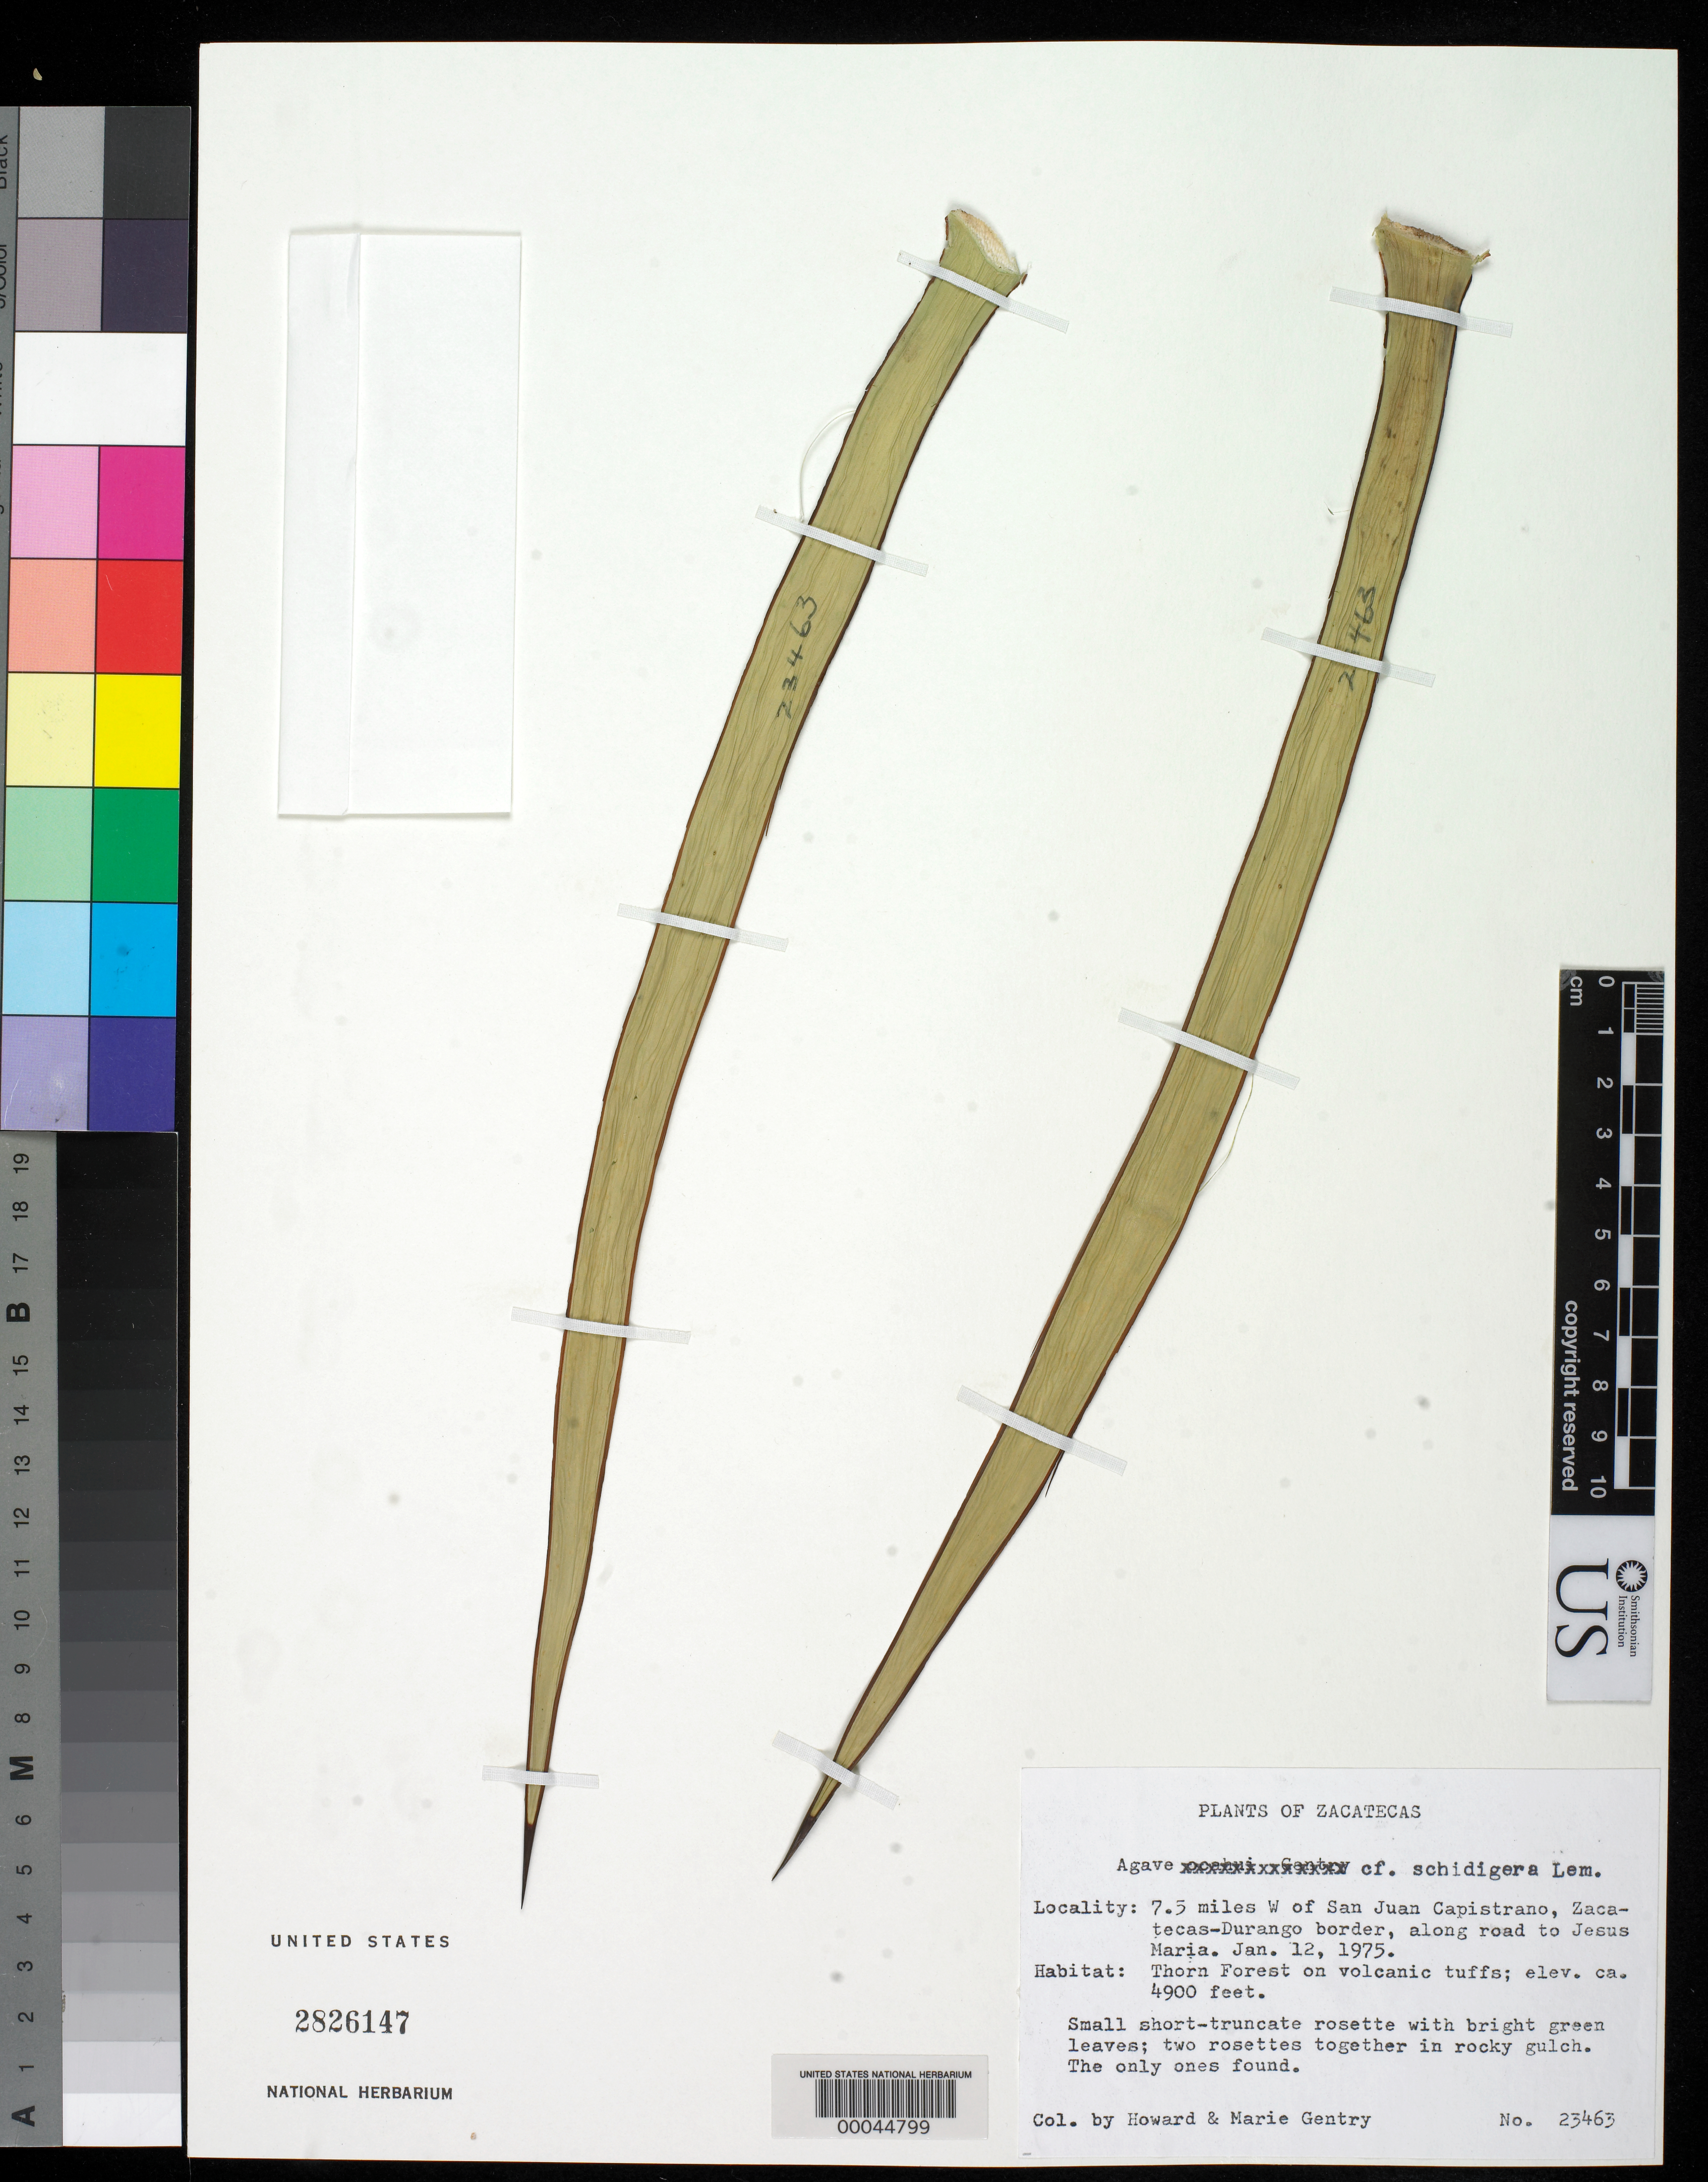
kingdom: Plantae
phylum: Tracheophyta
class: Liliopsida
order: Asparagales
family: Asparagaceae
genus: Agave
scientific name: Agave schidigera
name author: Lem.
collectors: H. S. Gentry & M. Gentry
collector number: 23463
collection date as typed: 12 Jan 1975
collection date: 1975-01-12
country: Mexico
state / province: Zacatecas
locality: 7.5 mi W of San Juan Capistrano, Zacatecas - Durango border, along road to Jesus Maria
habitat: Thorn forest on volcanic tuffs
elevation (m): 1494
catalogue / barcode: US 2826147